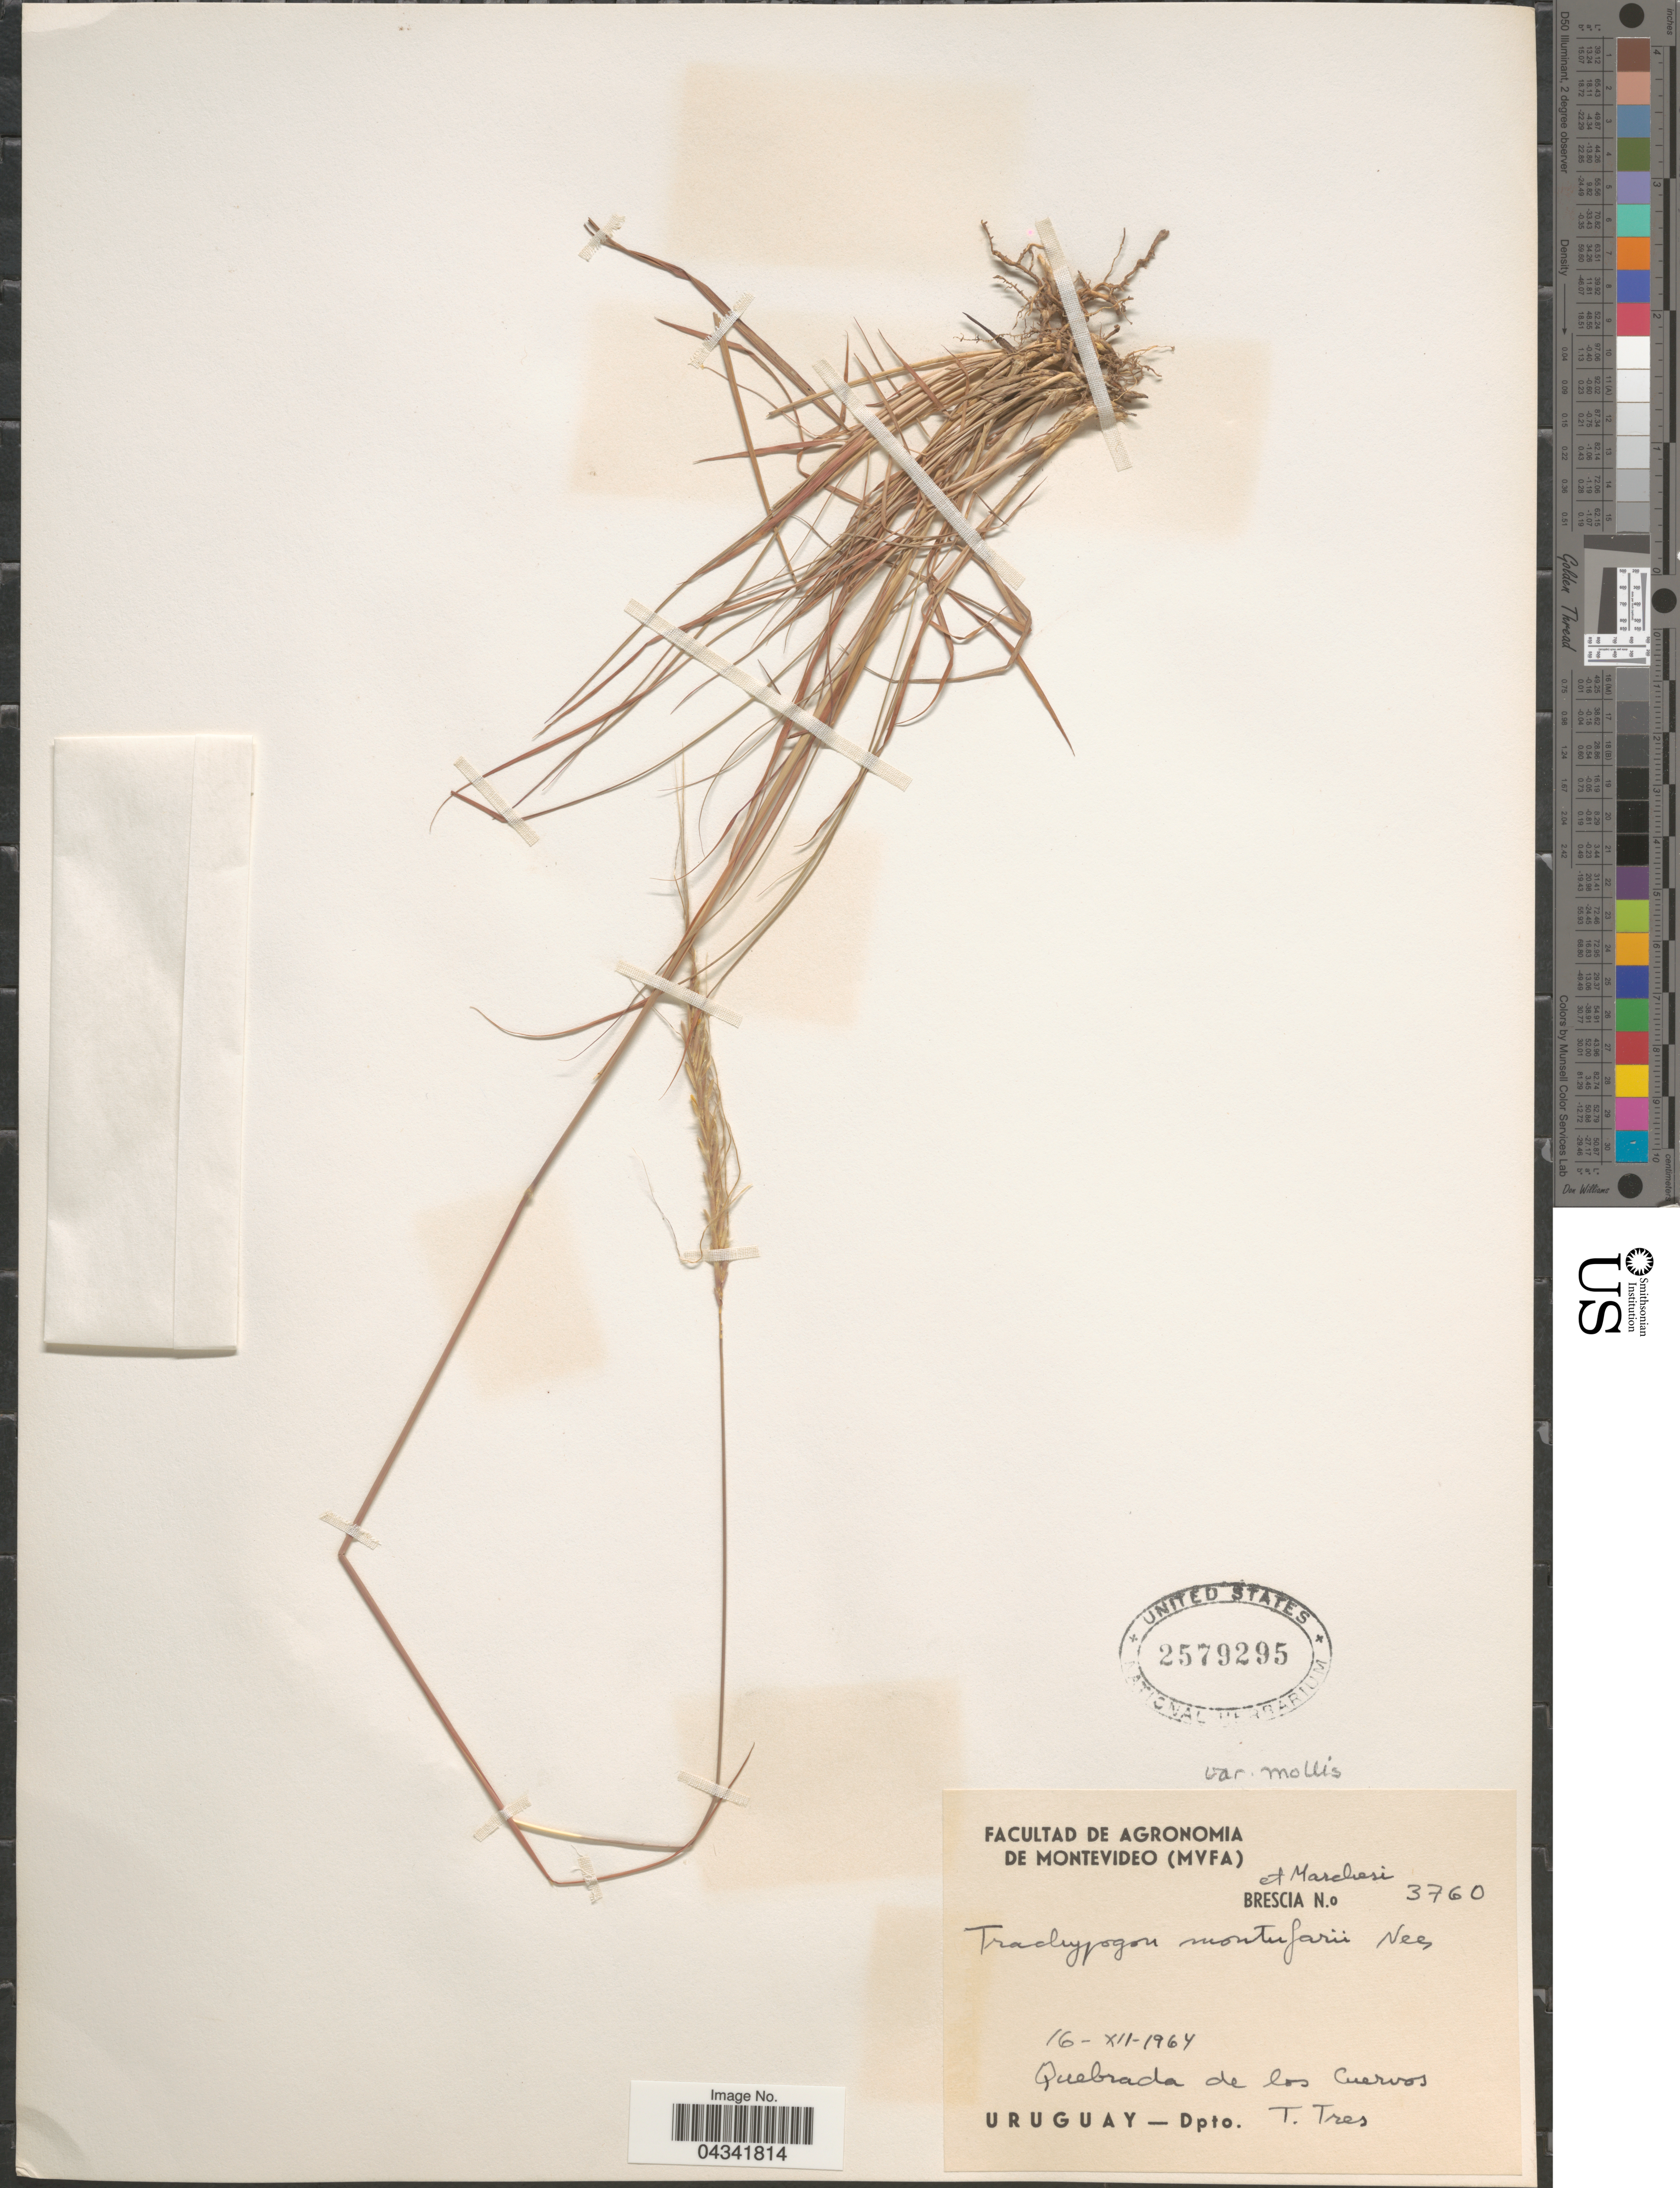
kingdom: Plantae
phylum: Tracheophyta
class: Liliopsida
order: Poales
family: Poaceae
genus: Trachypogon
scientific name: Trachypogon spicatus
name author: (L. f.) Kuntze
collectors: -. Brescia & Marchesi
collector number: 3760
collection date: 1964-12-16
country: Uruguay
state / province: Treinta y Tres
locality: Quebrada de los Cuervos. Dpto. T. Tres.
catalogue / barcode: US 2579295